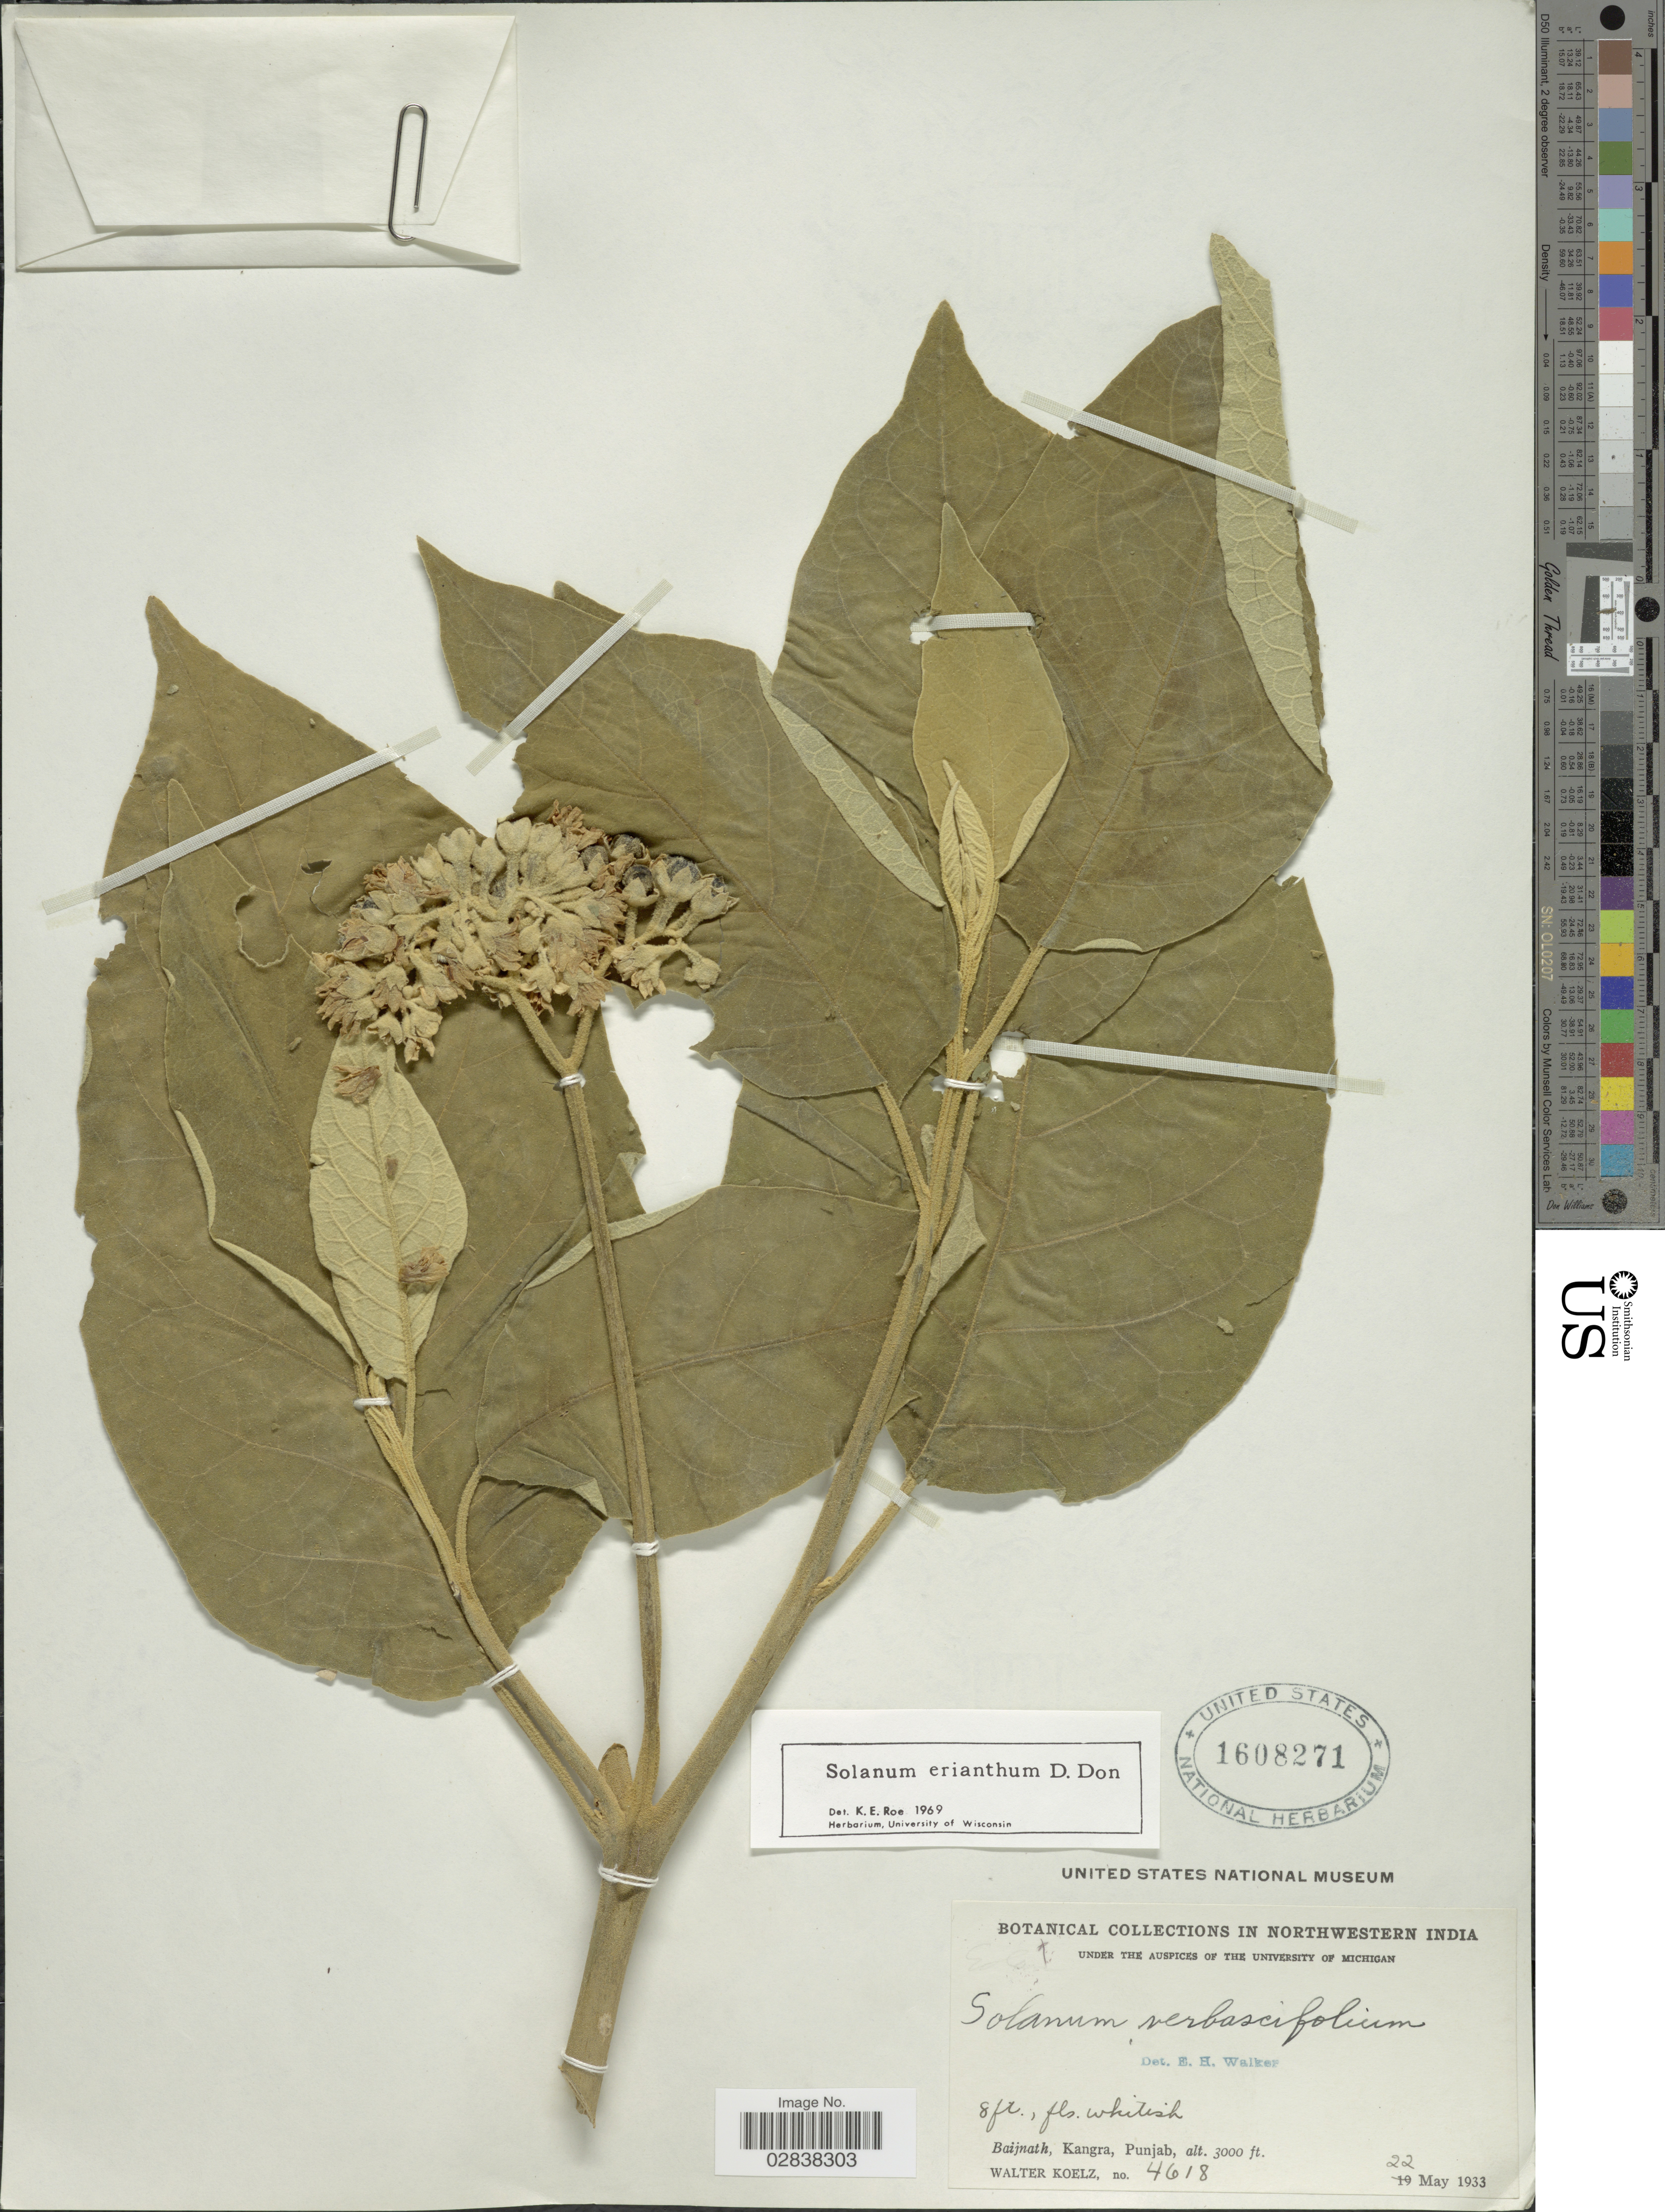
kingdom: Plantae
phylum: Tracheophyta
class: Magnoliopsida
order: Solanales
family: Solanaceae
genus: Solanum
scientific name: Solanum erianthum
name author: D. Don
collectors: W. N. Koelz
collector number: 4618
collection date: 1933-05-22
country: India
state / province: Himachal Pradesh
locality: Northwestern India, Baijnath, Kangra.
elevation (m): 914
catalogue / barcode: US 1608271